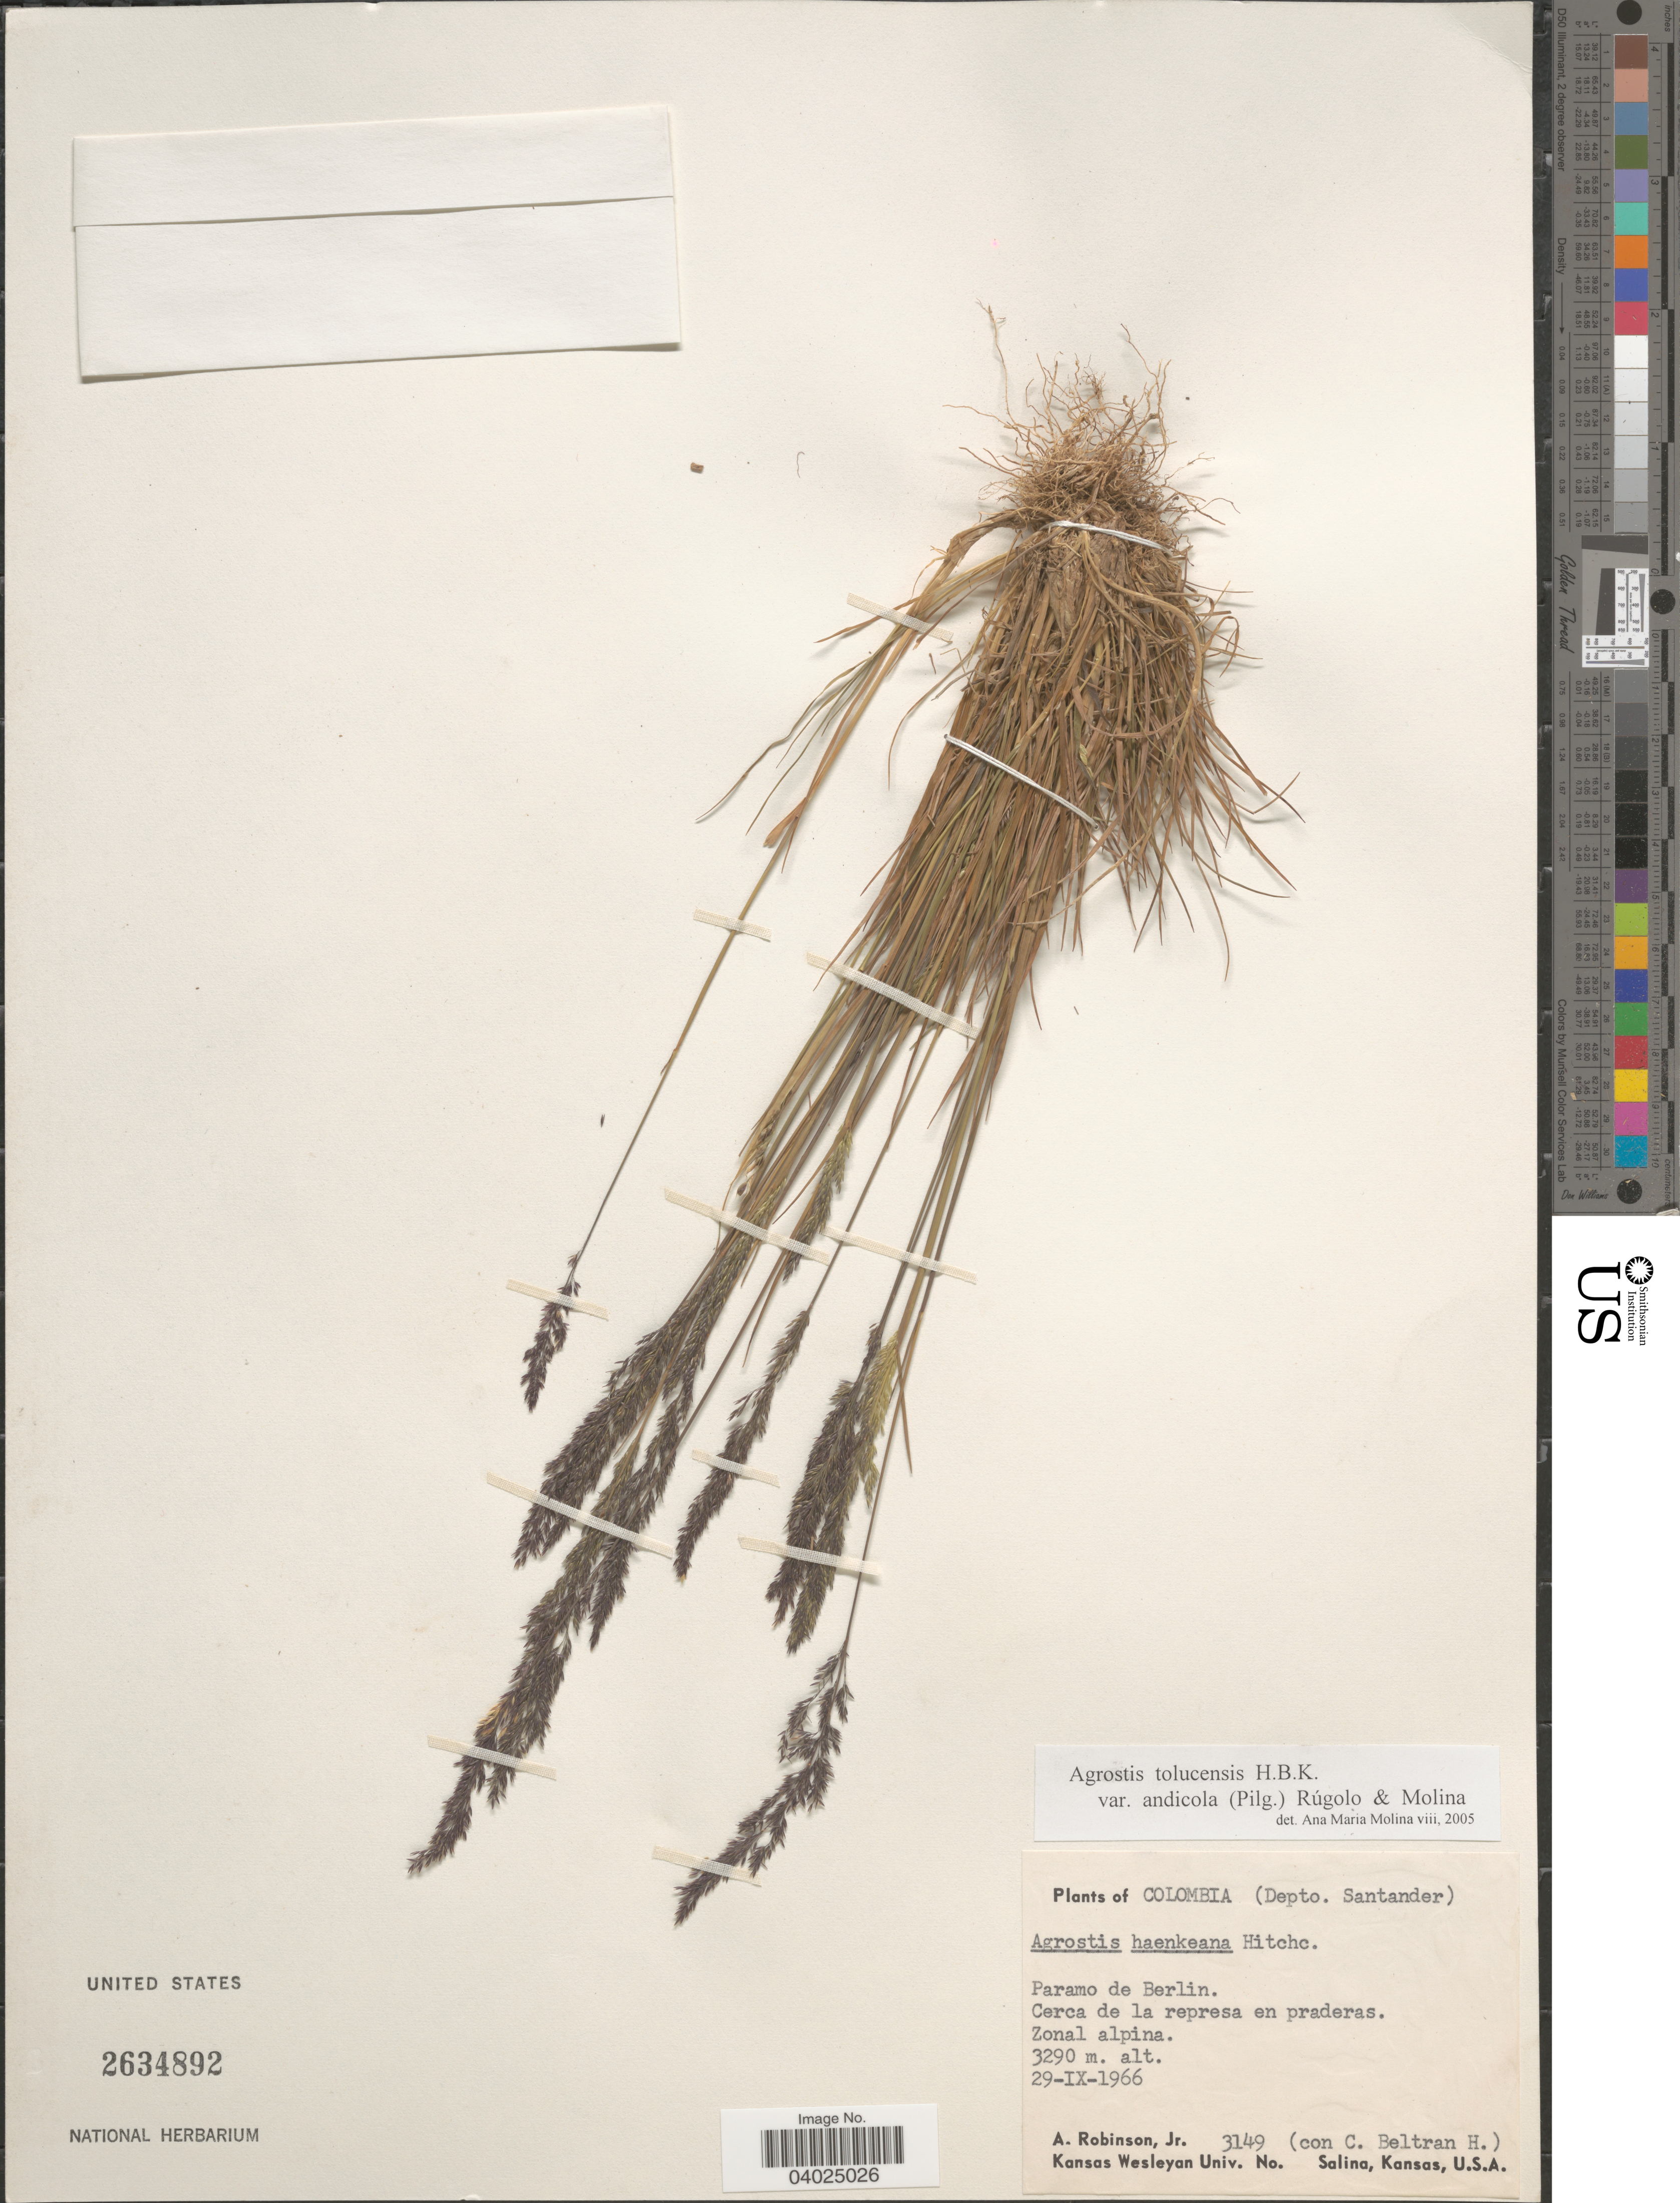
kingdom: Plantae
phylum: Tracheophyta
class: Liliopsida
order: Poales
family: Poaceae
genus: Agrostis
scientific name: Agrostis tolucensis var. andicola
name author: (Pilg.) Rúgolo & A.M. Molina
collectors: A. Robinson Jr. & C. Beltran H.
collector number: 3149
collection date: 1966-09-29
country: Colombia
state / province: Santander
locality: Depto. Santander. Paramo de Berlin.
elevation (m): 3290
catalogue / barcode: US 2634892